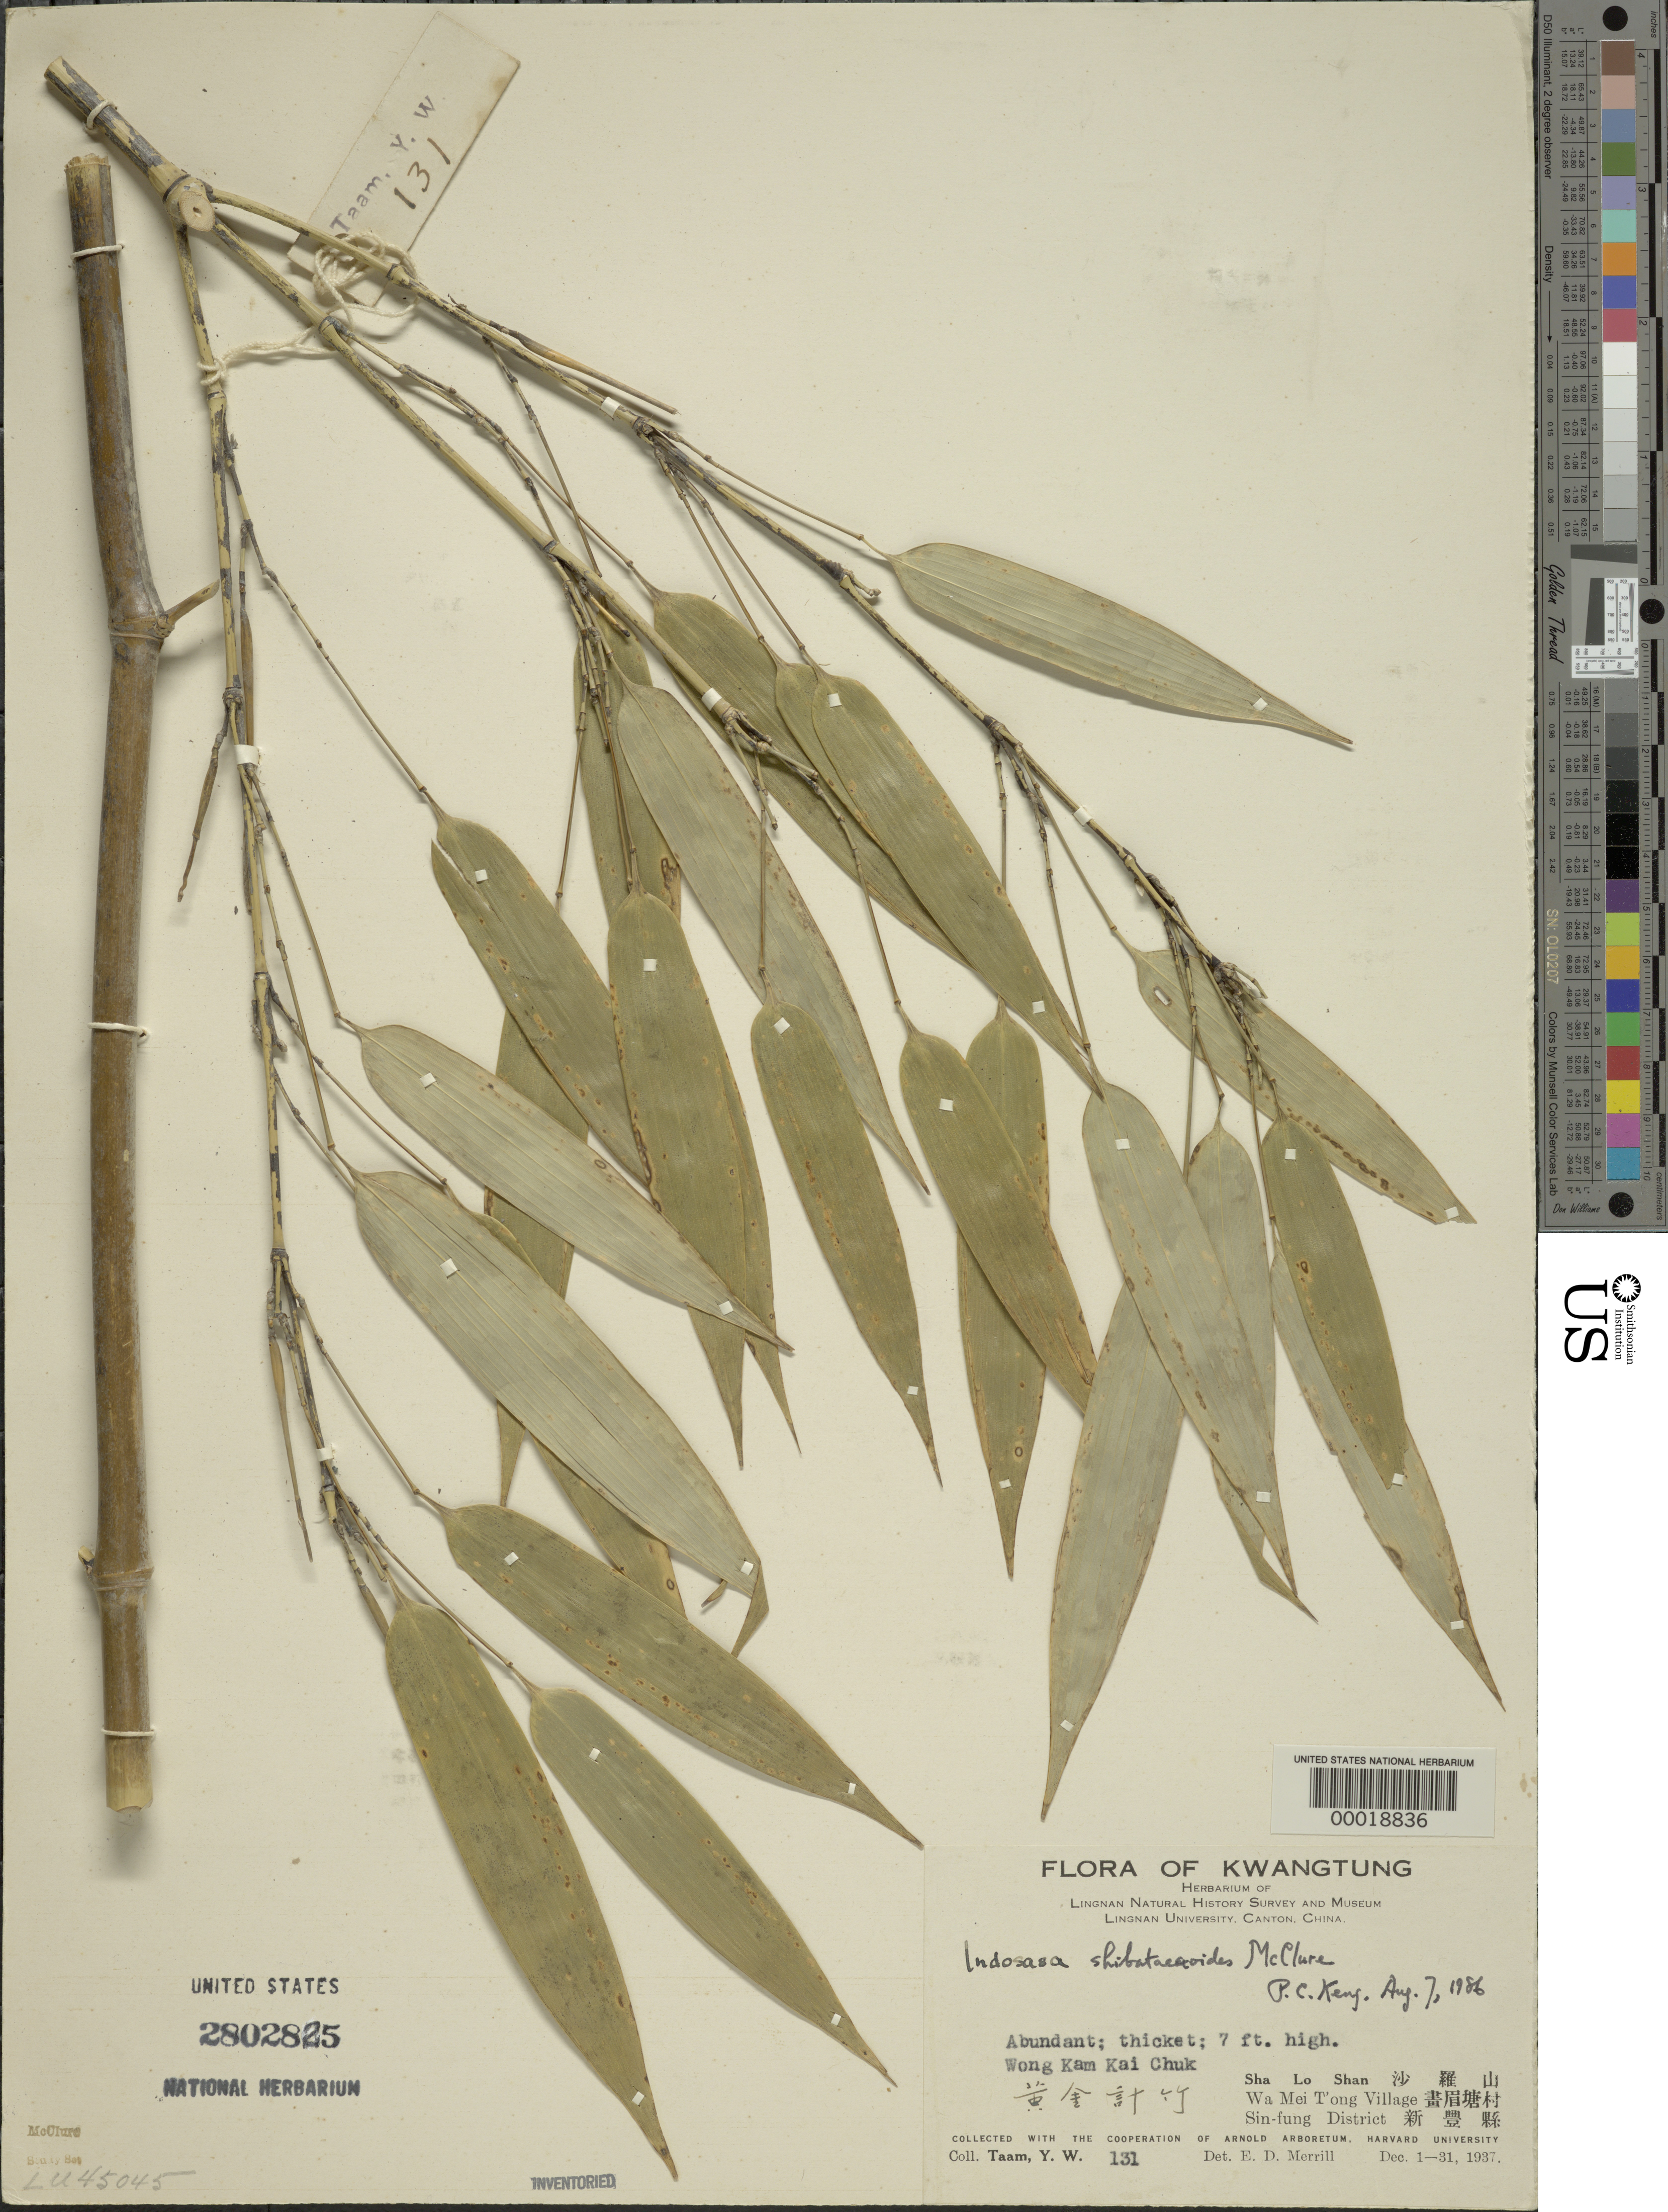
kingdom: Plantae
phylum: Tracheophyta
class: Liliopsida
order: Poales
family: Poaceae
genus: Indosasa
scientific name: Indosasa shibataeoides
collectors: Y. W. Taam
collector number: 131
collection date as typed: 01 Dec 1937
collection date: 1937-12-01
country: China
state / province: Guangdong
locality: Sha lo shan, wa mei t'ong village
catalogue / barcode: US 2802825